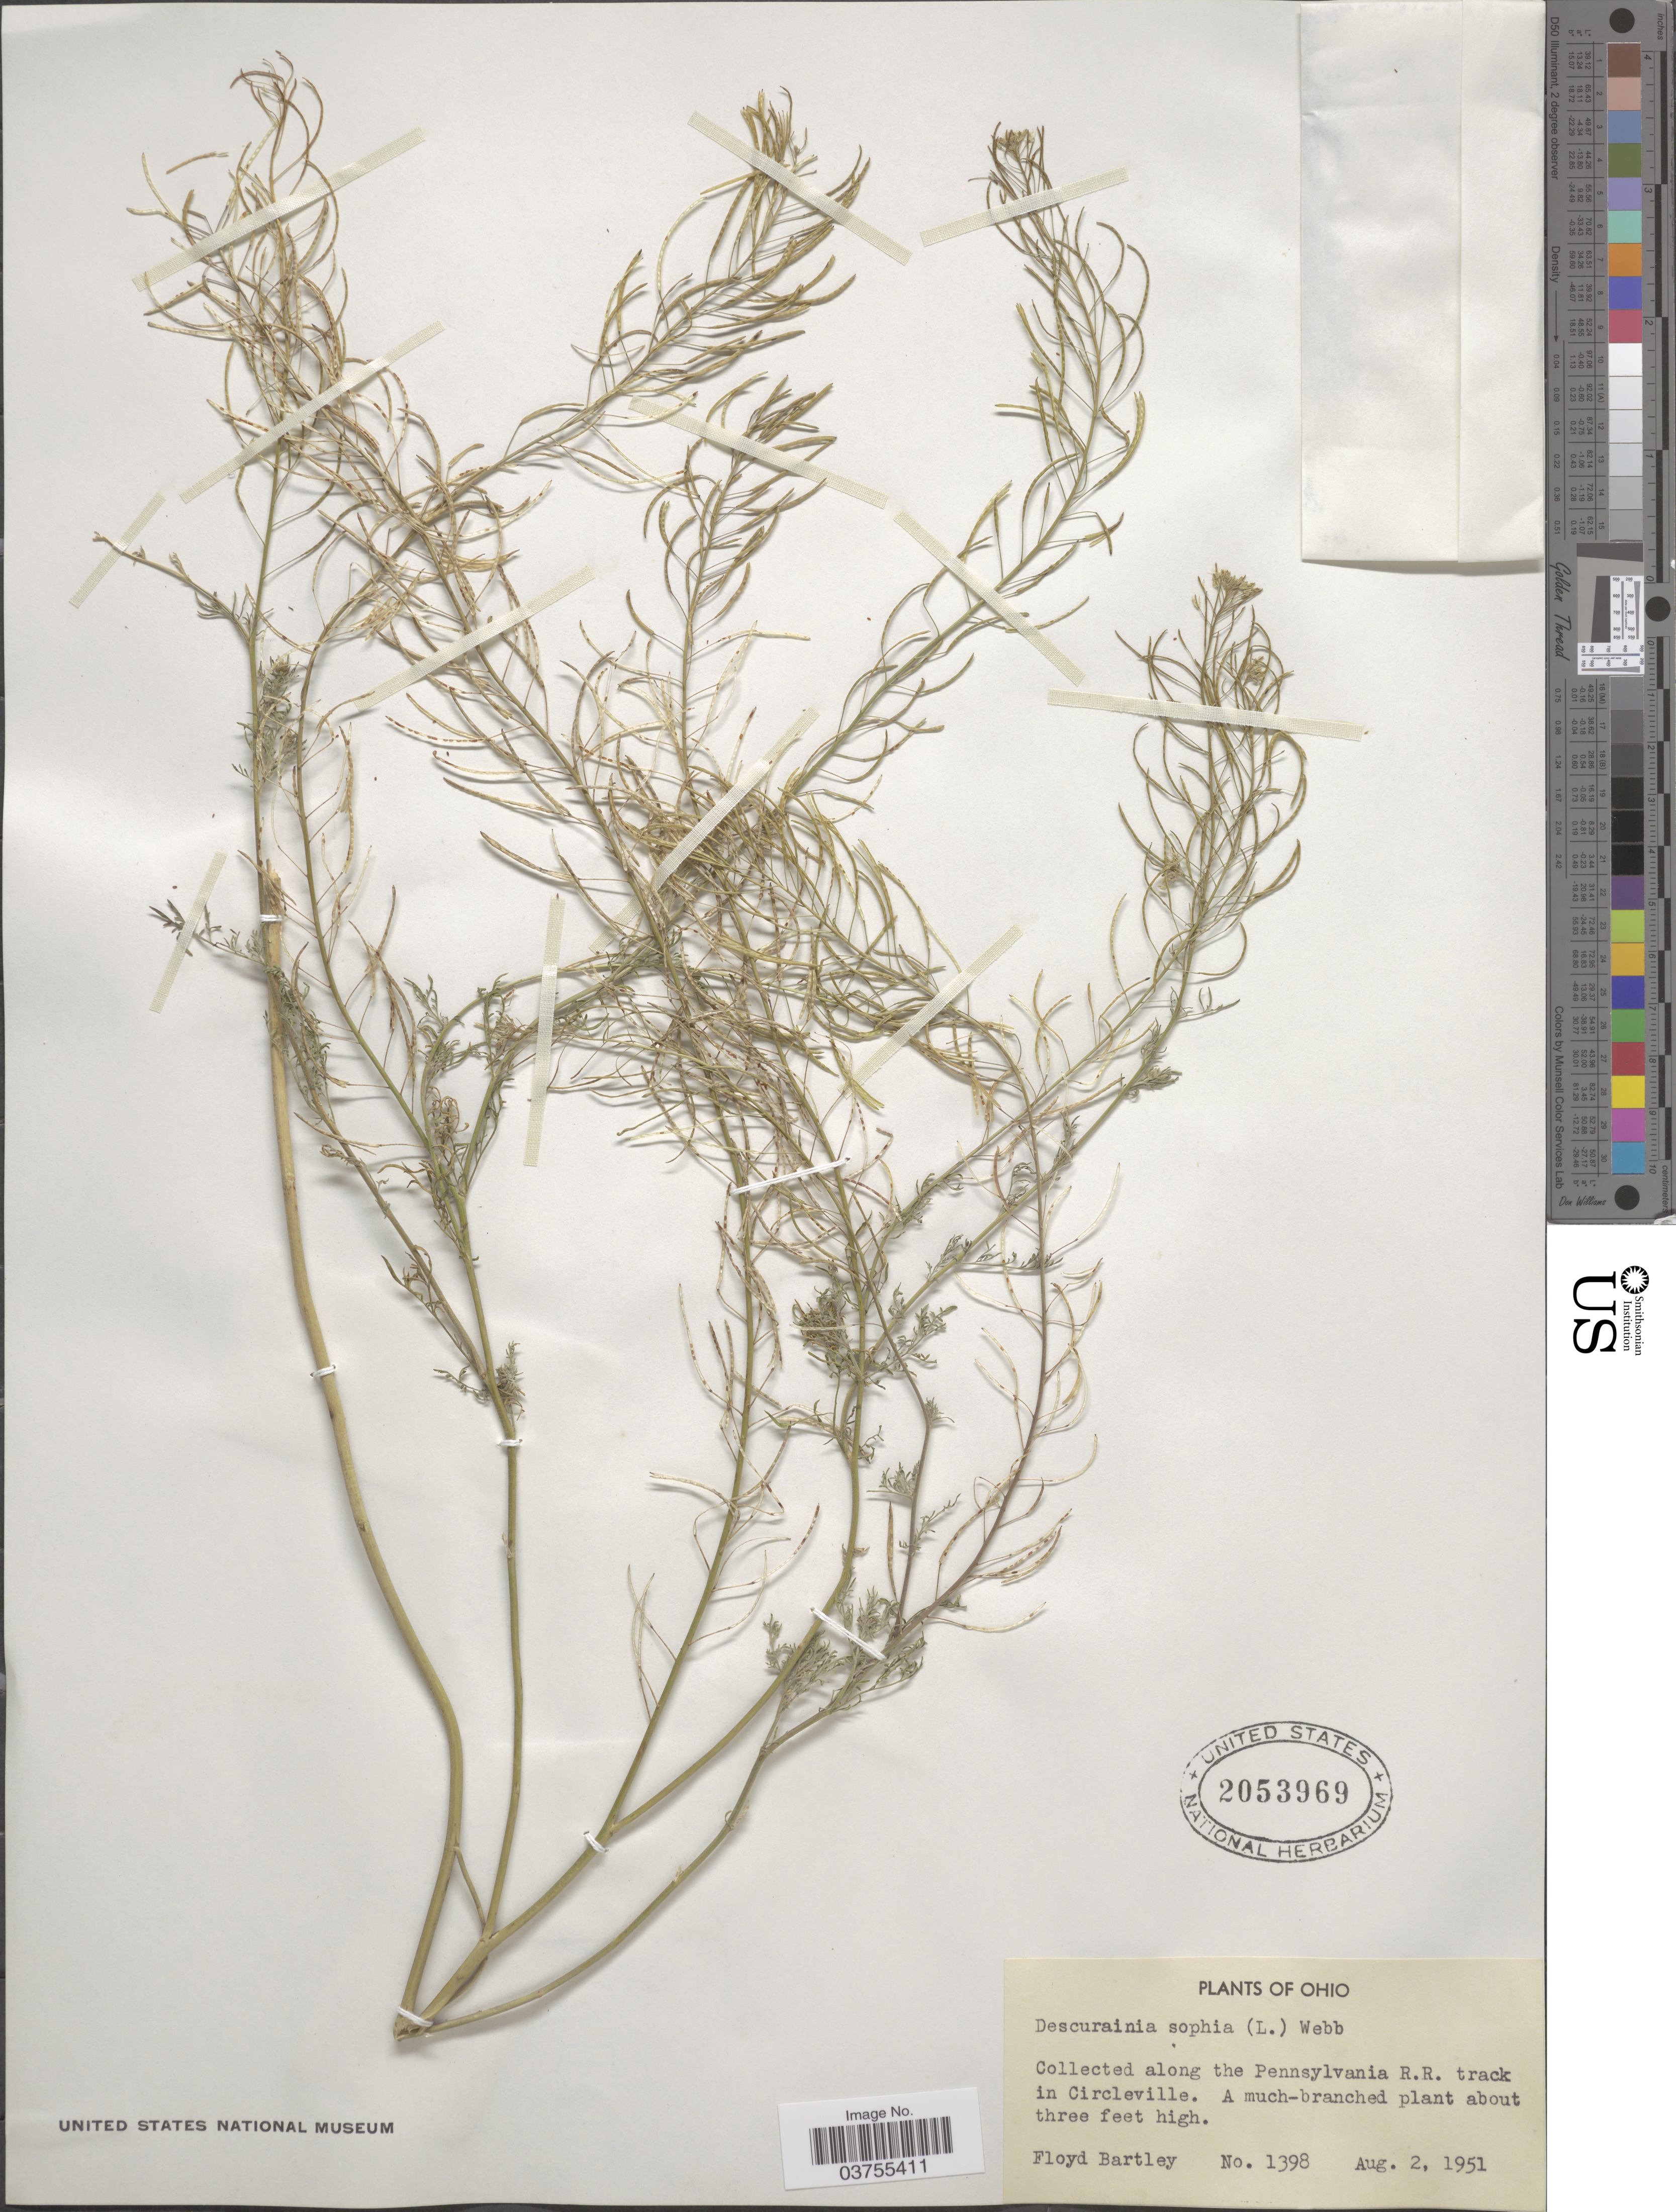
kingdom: Plantae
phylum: Tracheophyta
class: Magnoliopsida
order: Brassicales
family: Brassicaceae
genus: Descurainia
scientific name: Descurainia sophia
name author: (L.) Webb ex Prantl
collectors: F. Bartley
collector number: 1398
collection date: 1951-08-02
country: United States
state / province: Ohio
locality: Along the Pennsylvania R.R. track in Circleville.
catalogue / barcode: US 2053969